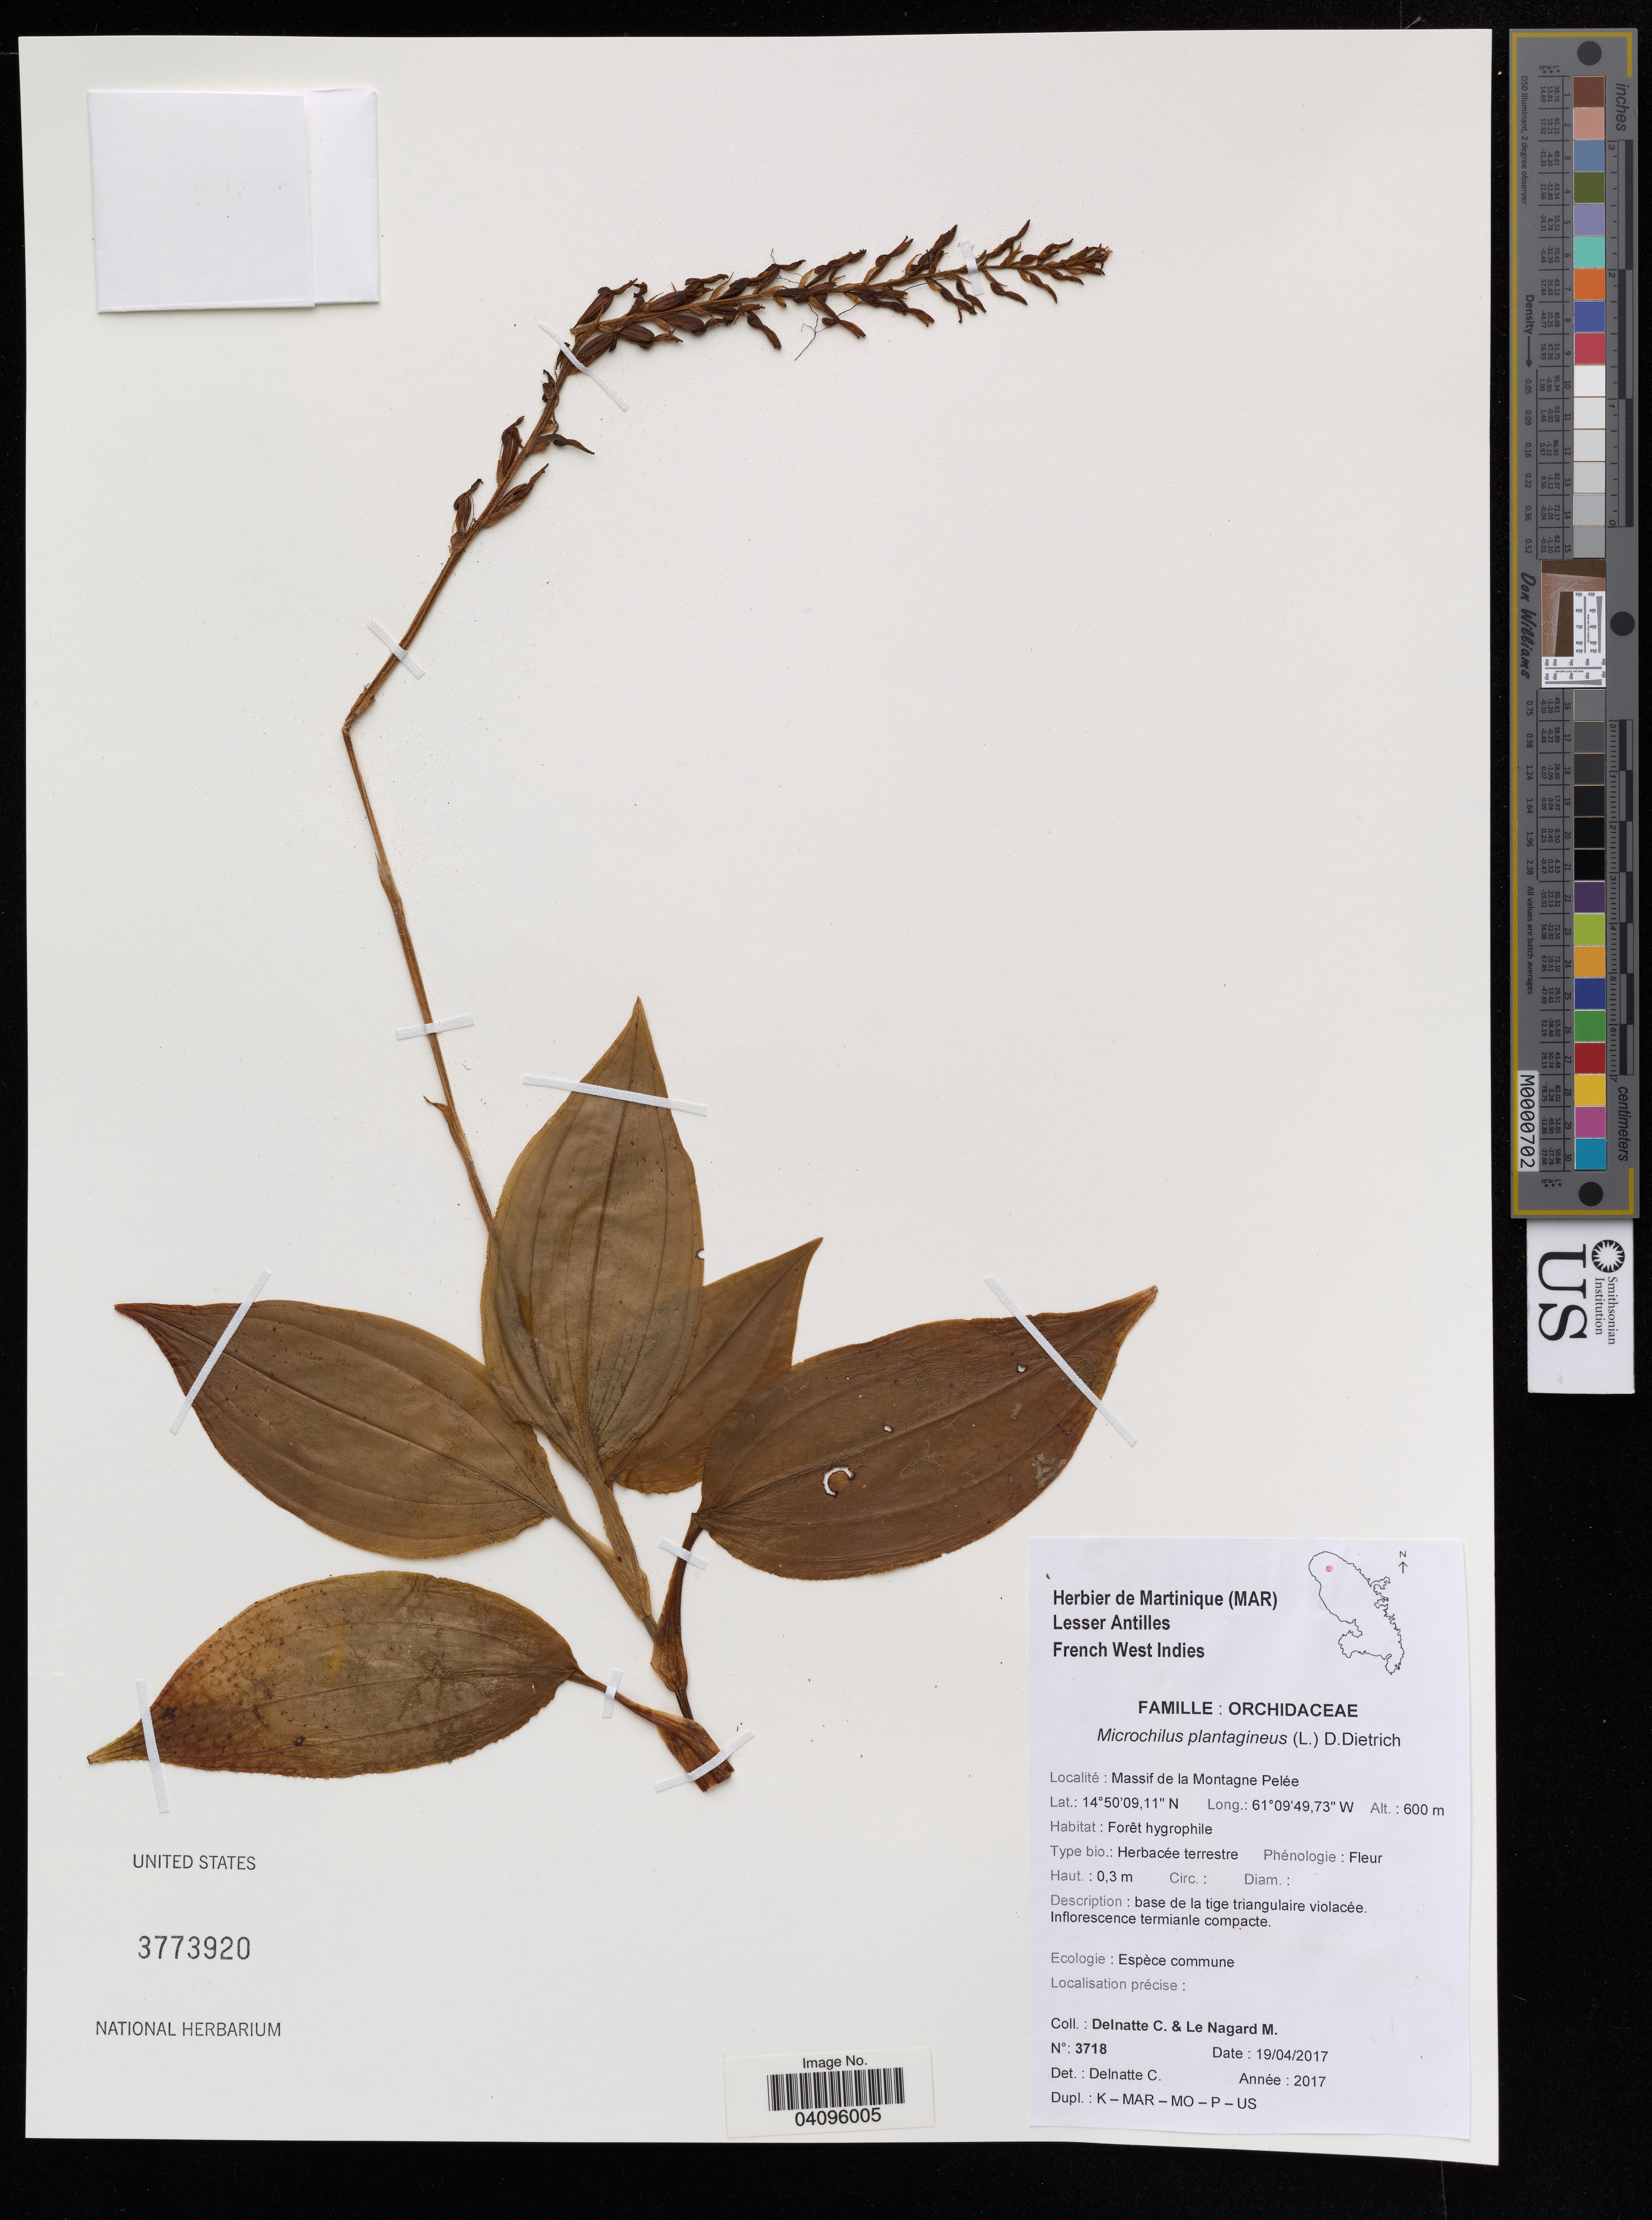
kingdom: Plantae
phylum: Tracheophyta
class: Liliopsida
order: Asparagales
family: Orchidaceae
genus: Microchilus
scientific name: Microchilus plantagineus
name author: (L.) D. Dietr.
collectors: C. Delnatte & M. Nagard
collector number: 3718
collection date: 2017-04-19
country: Martinique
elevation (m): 600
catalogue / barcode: US 3773920